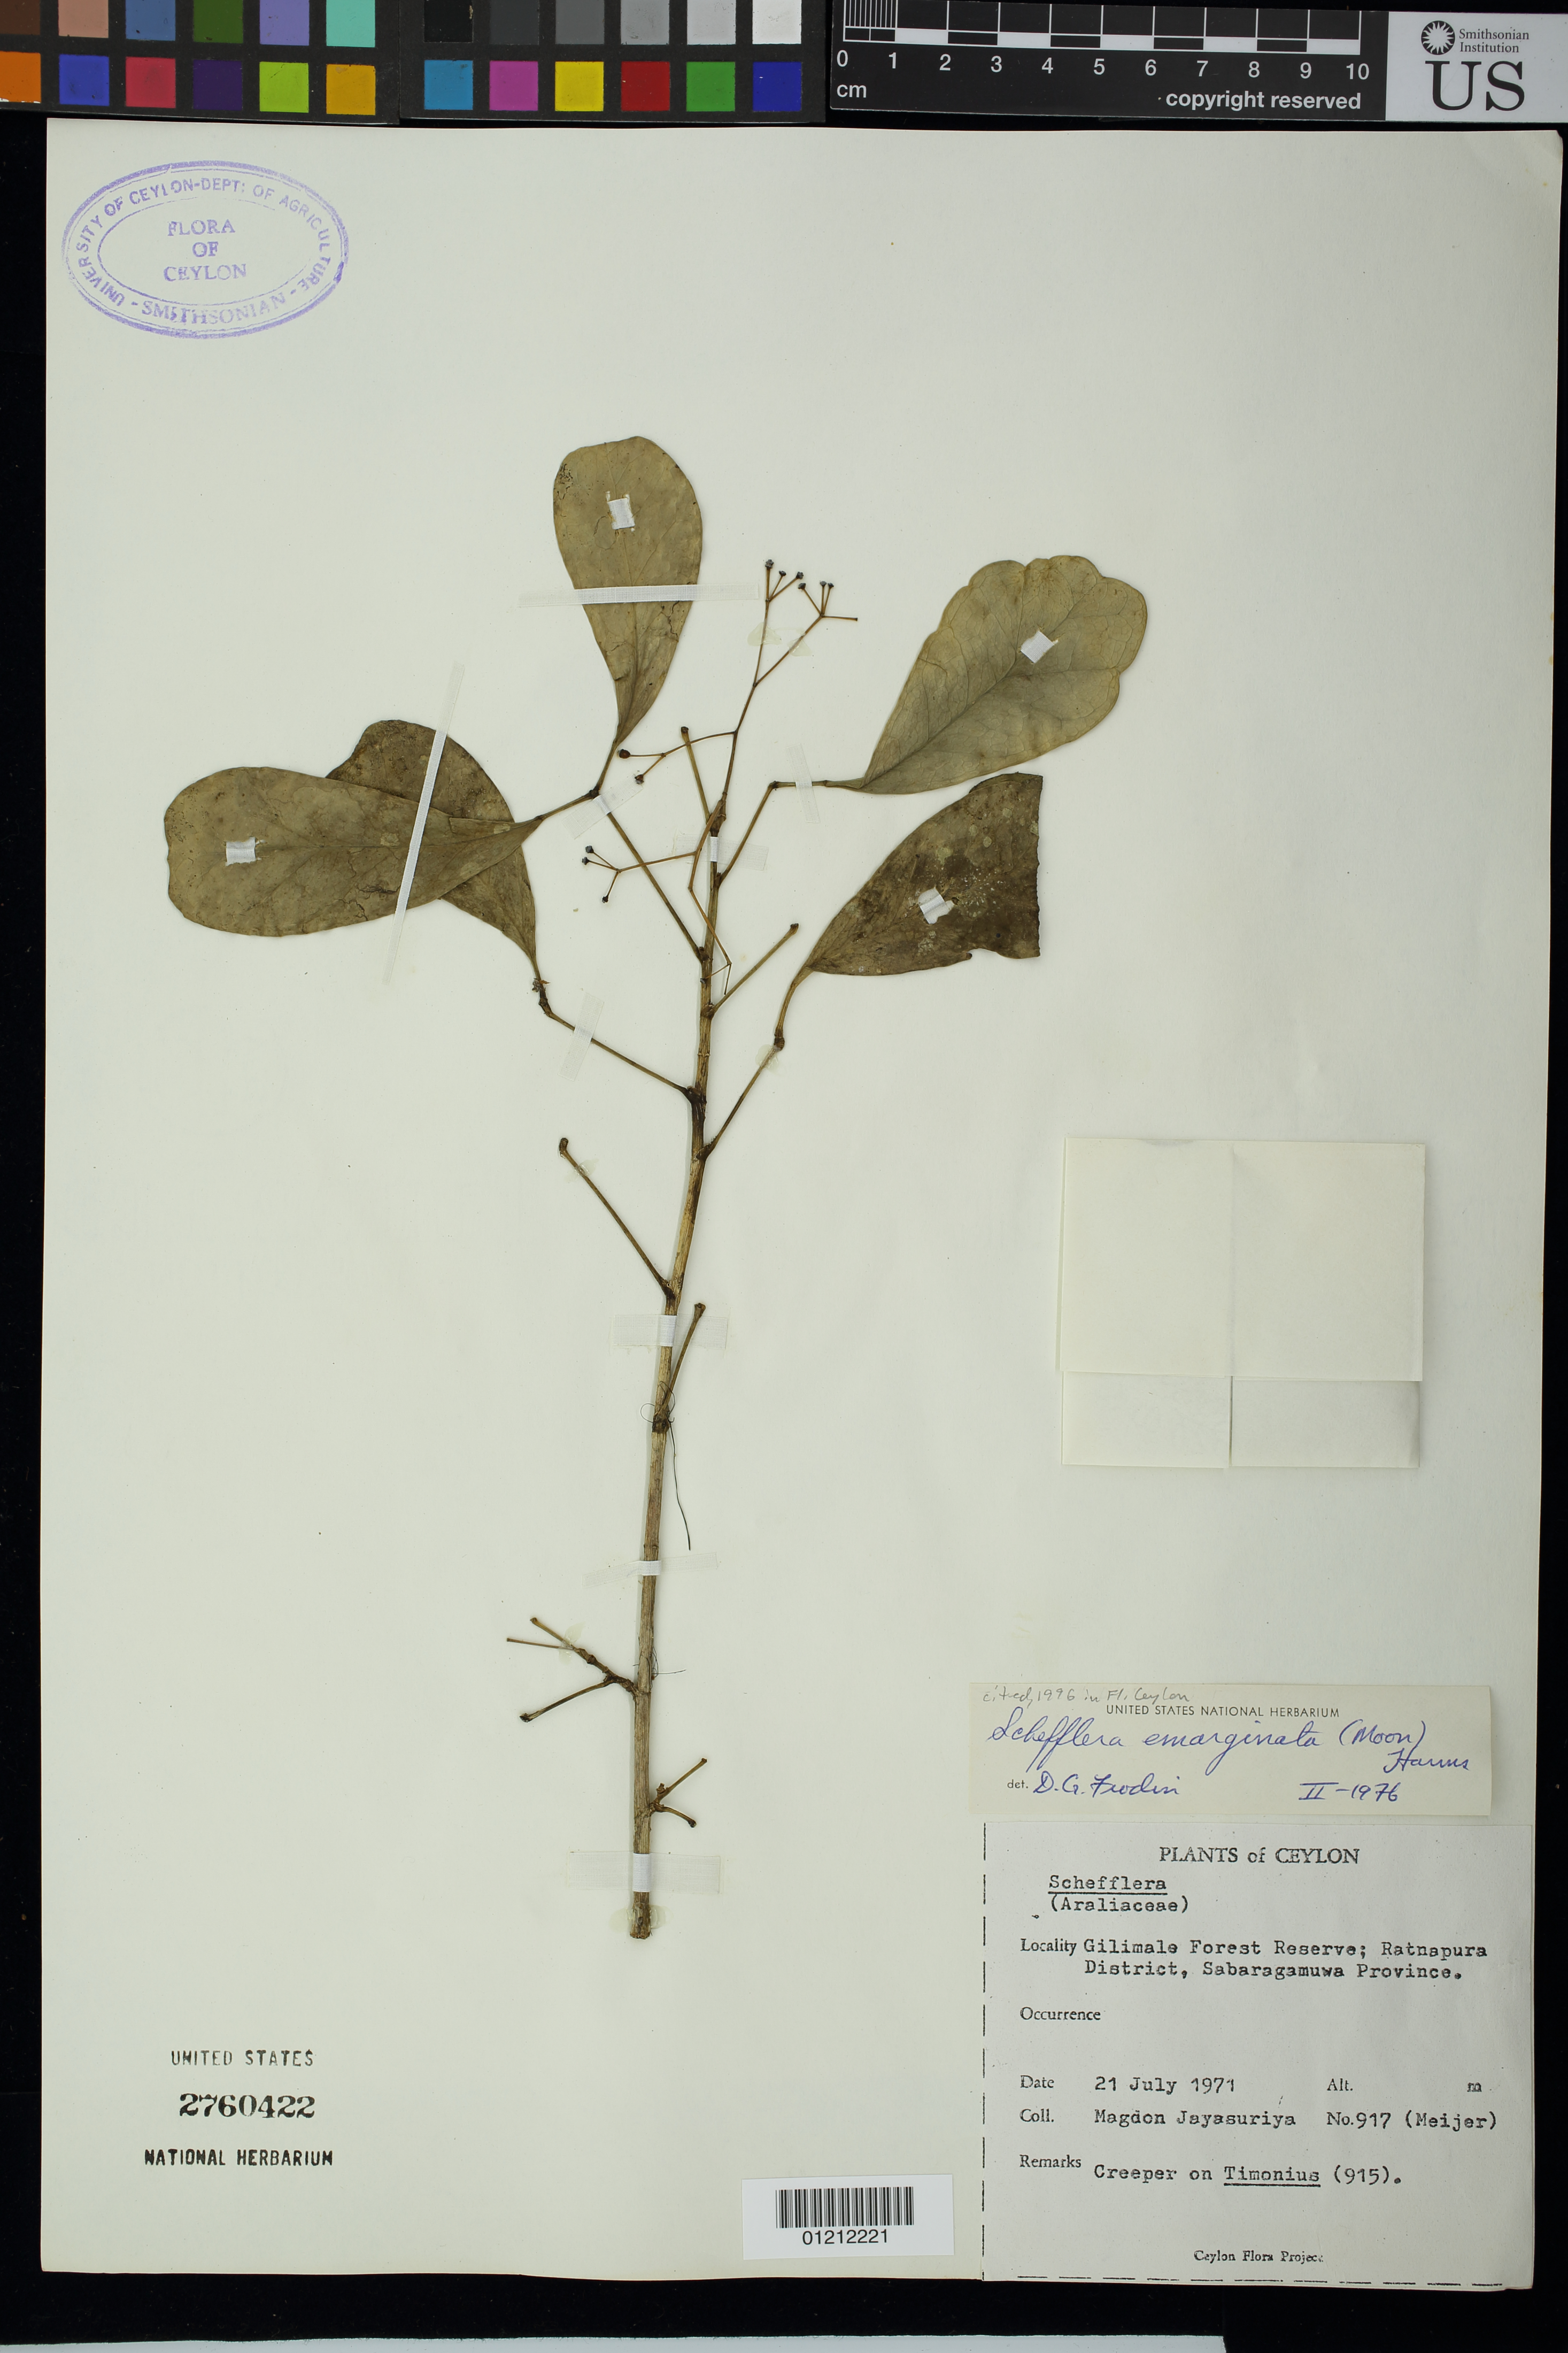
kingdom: Plantae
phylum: Tracheophyta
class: Magnoliopsida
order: Apiales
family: Araliaceae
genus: Schefflera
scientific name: Schefflera emarginata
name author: (Moon) Harms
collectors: M. Jayasuriya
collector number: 917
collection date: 1971-07-21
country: Sri Lanka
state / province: Sabaragamuwa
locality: Gilimale Forest Reserve; Ratnapura District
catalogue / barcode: US 2760422